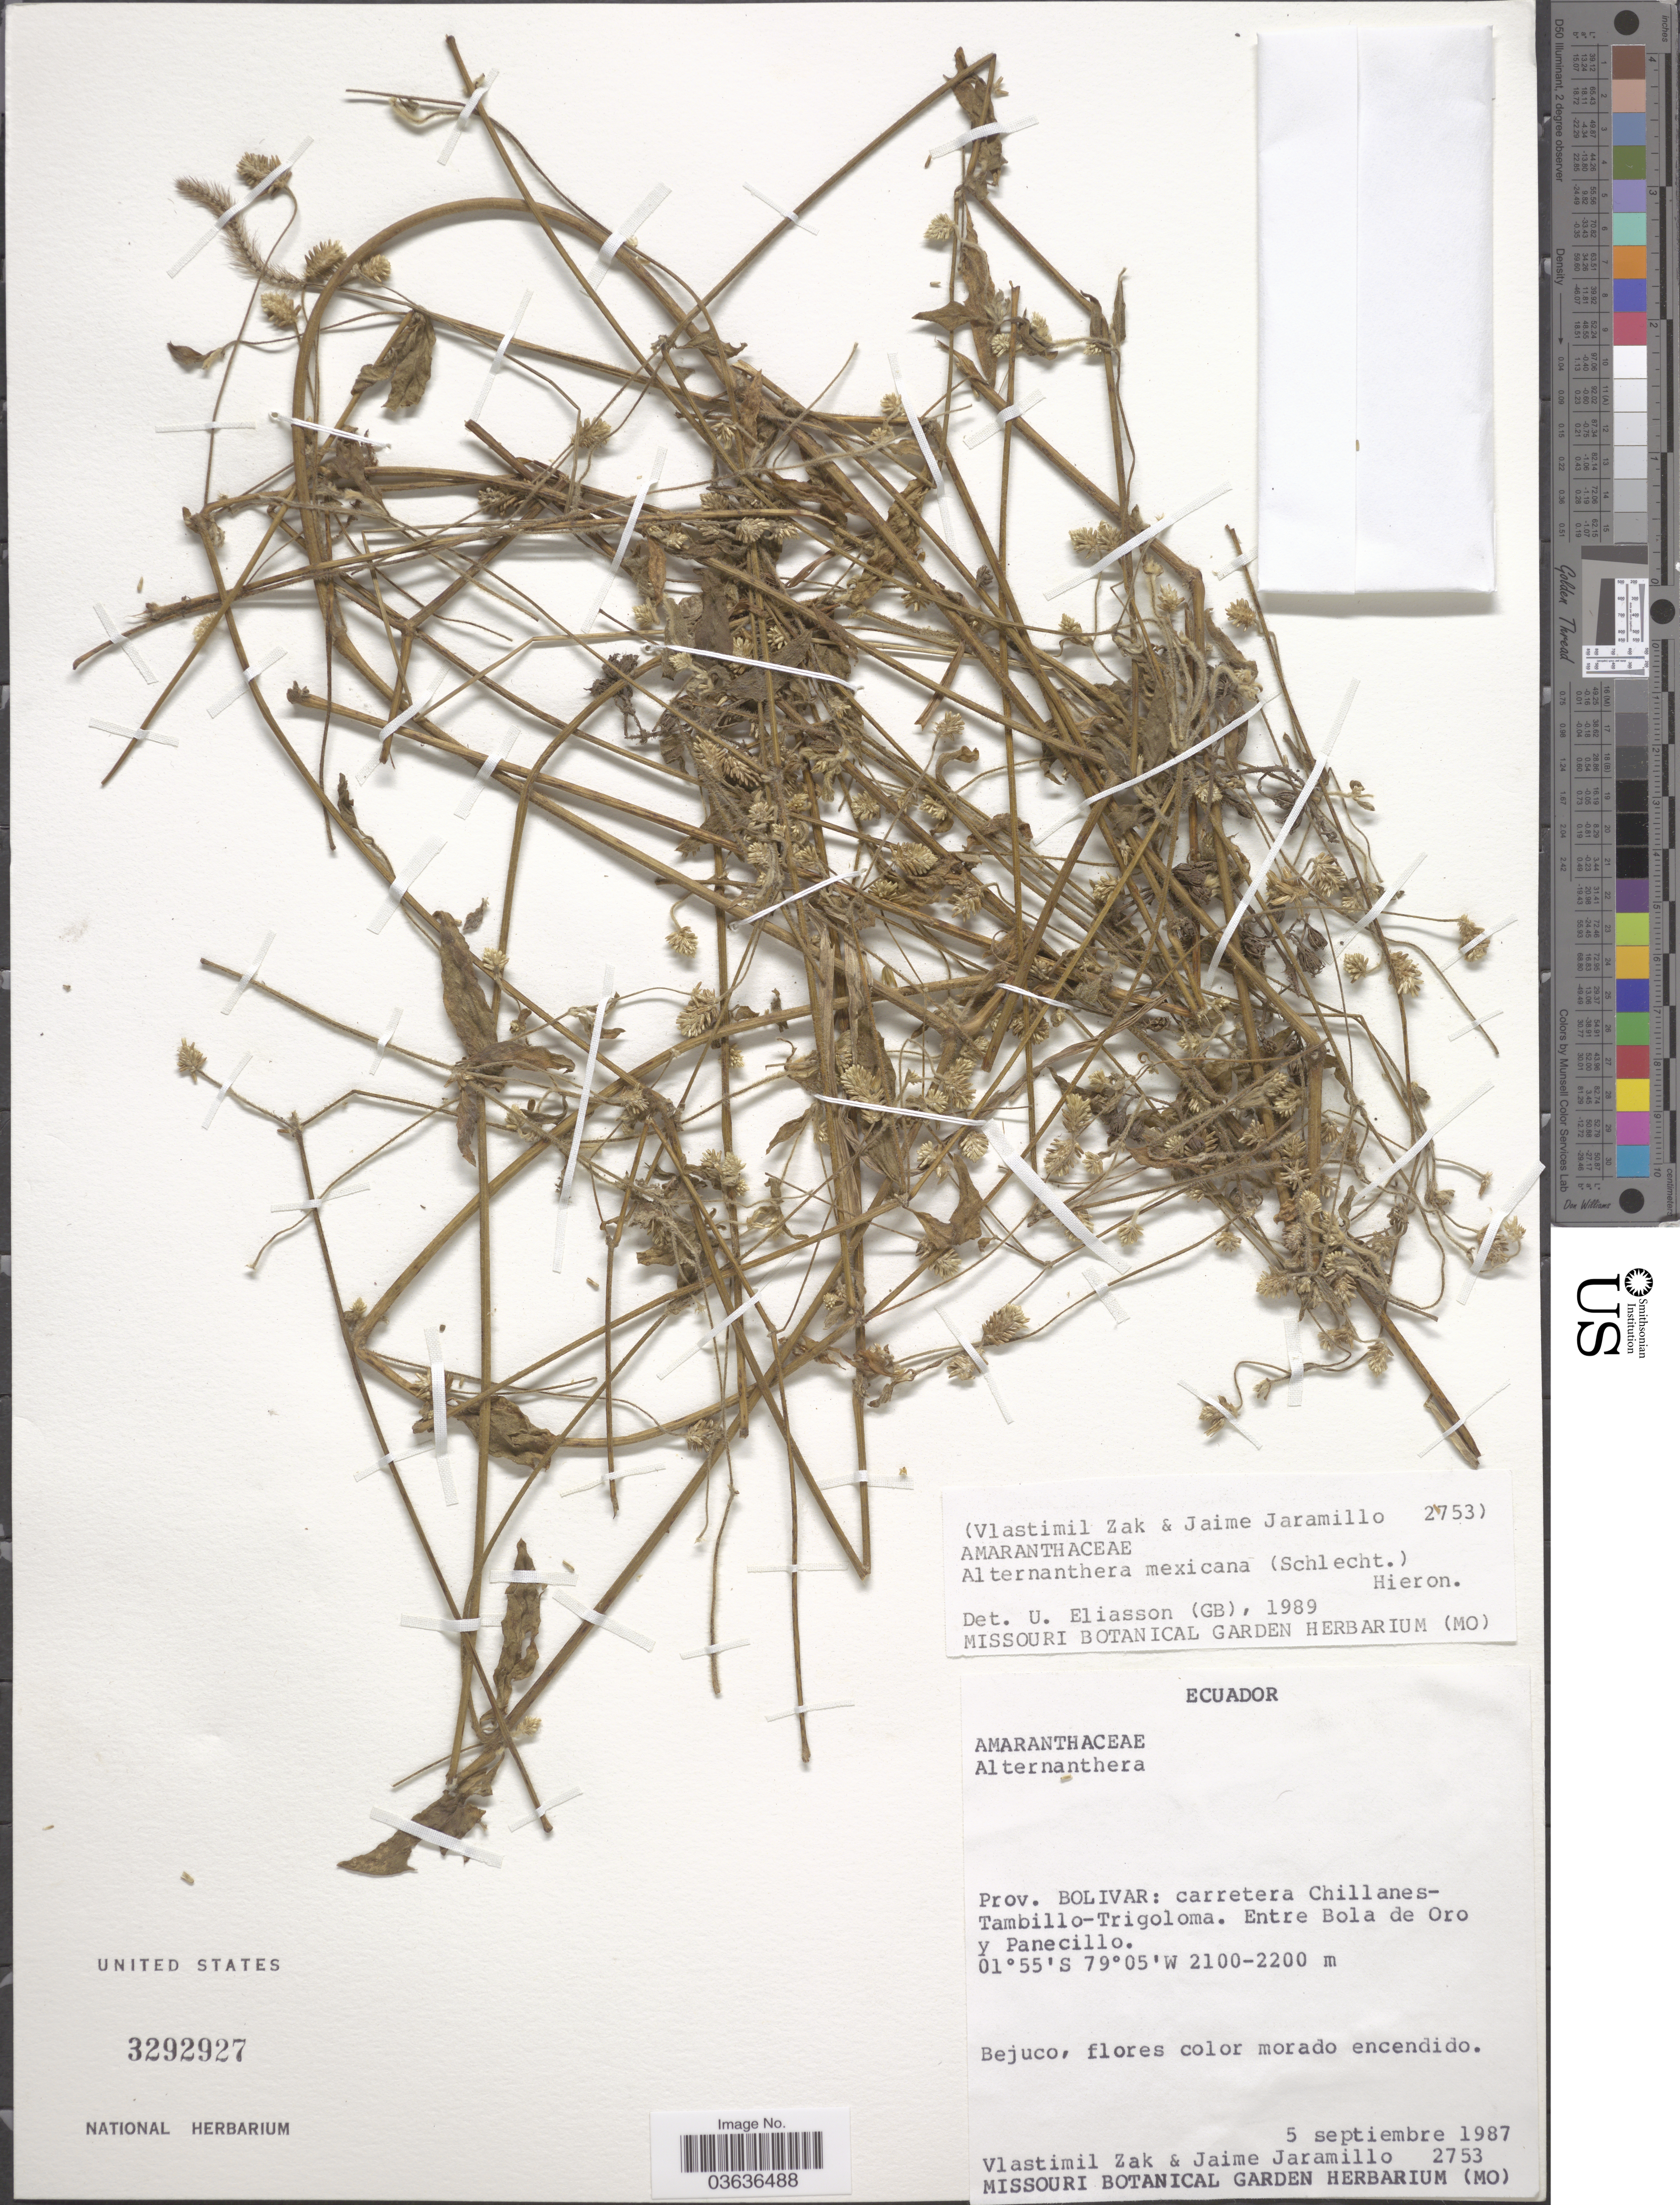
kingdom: Plantae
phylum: Tracheophyta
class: Magnoliopsida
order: Caryophyllales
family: Amaranthaceae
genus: Alternanthera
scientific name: Alternanthera mexicana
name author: Moq.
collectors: V. Zak & J. Jaramillo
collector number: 2753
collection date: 1987-09-05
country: Ecuador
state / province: Bolívar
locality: Carretera Chillanes-Tambillo-Trigoloma. Entre Bola de Oro y Panecillo.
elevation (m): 2100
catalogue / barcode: US 3292927